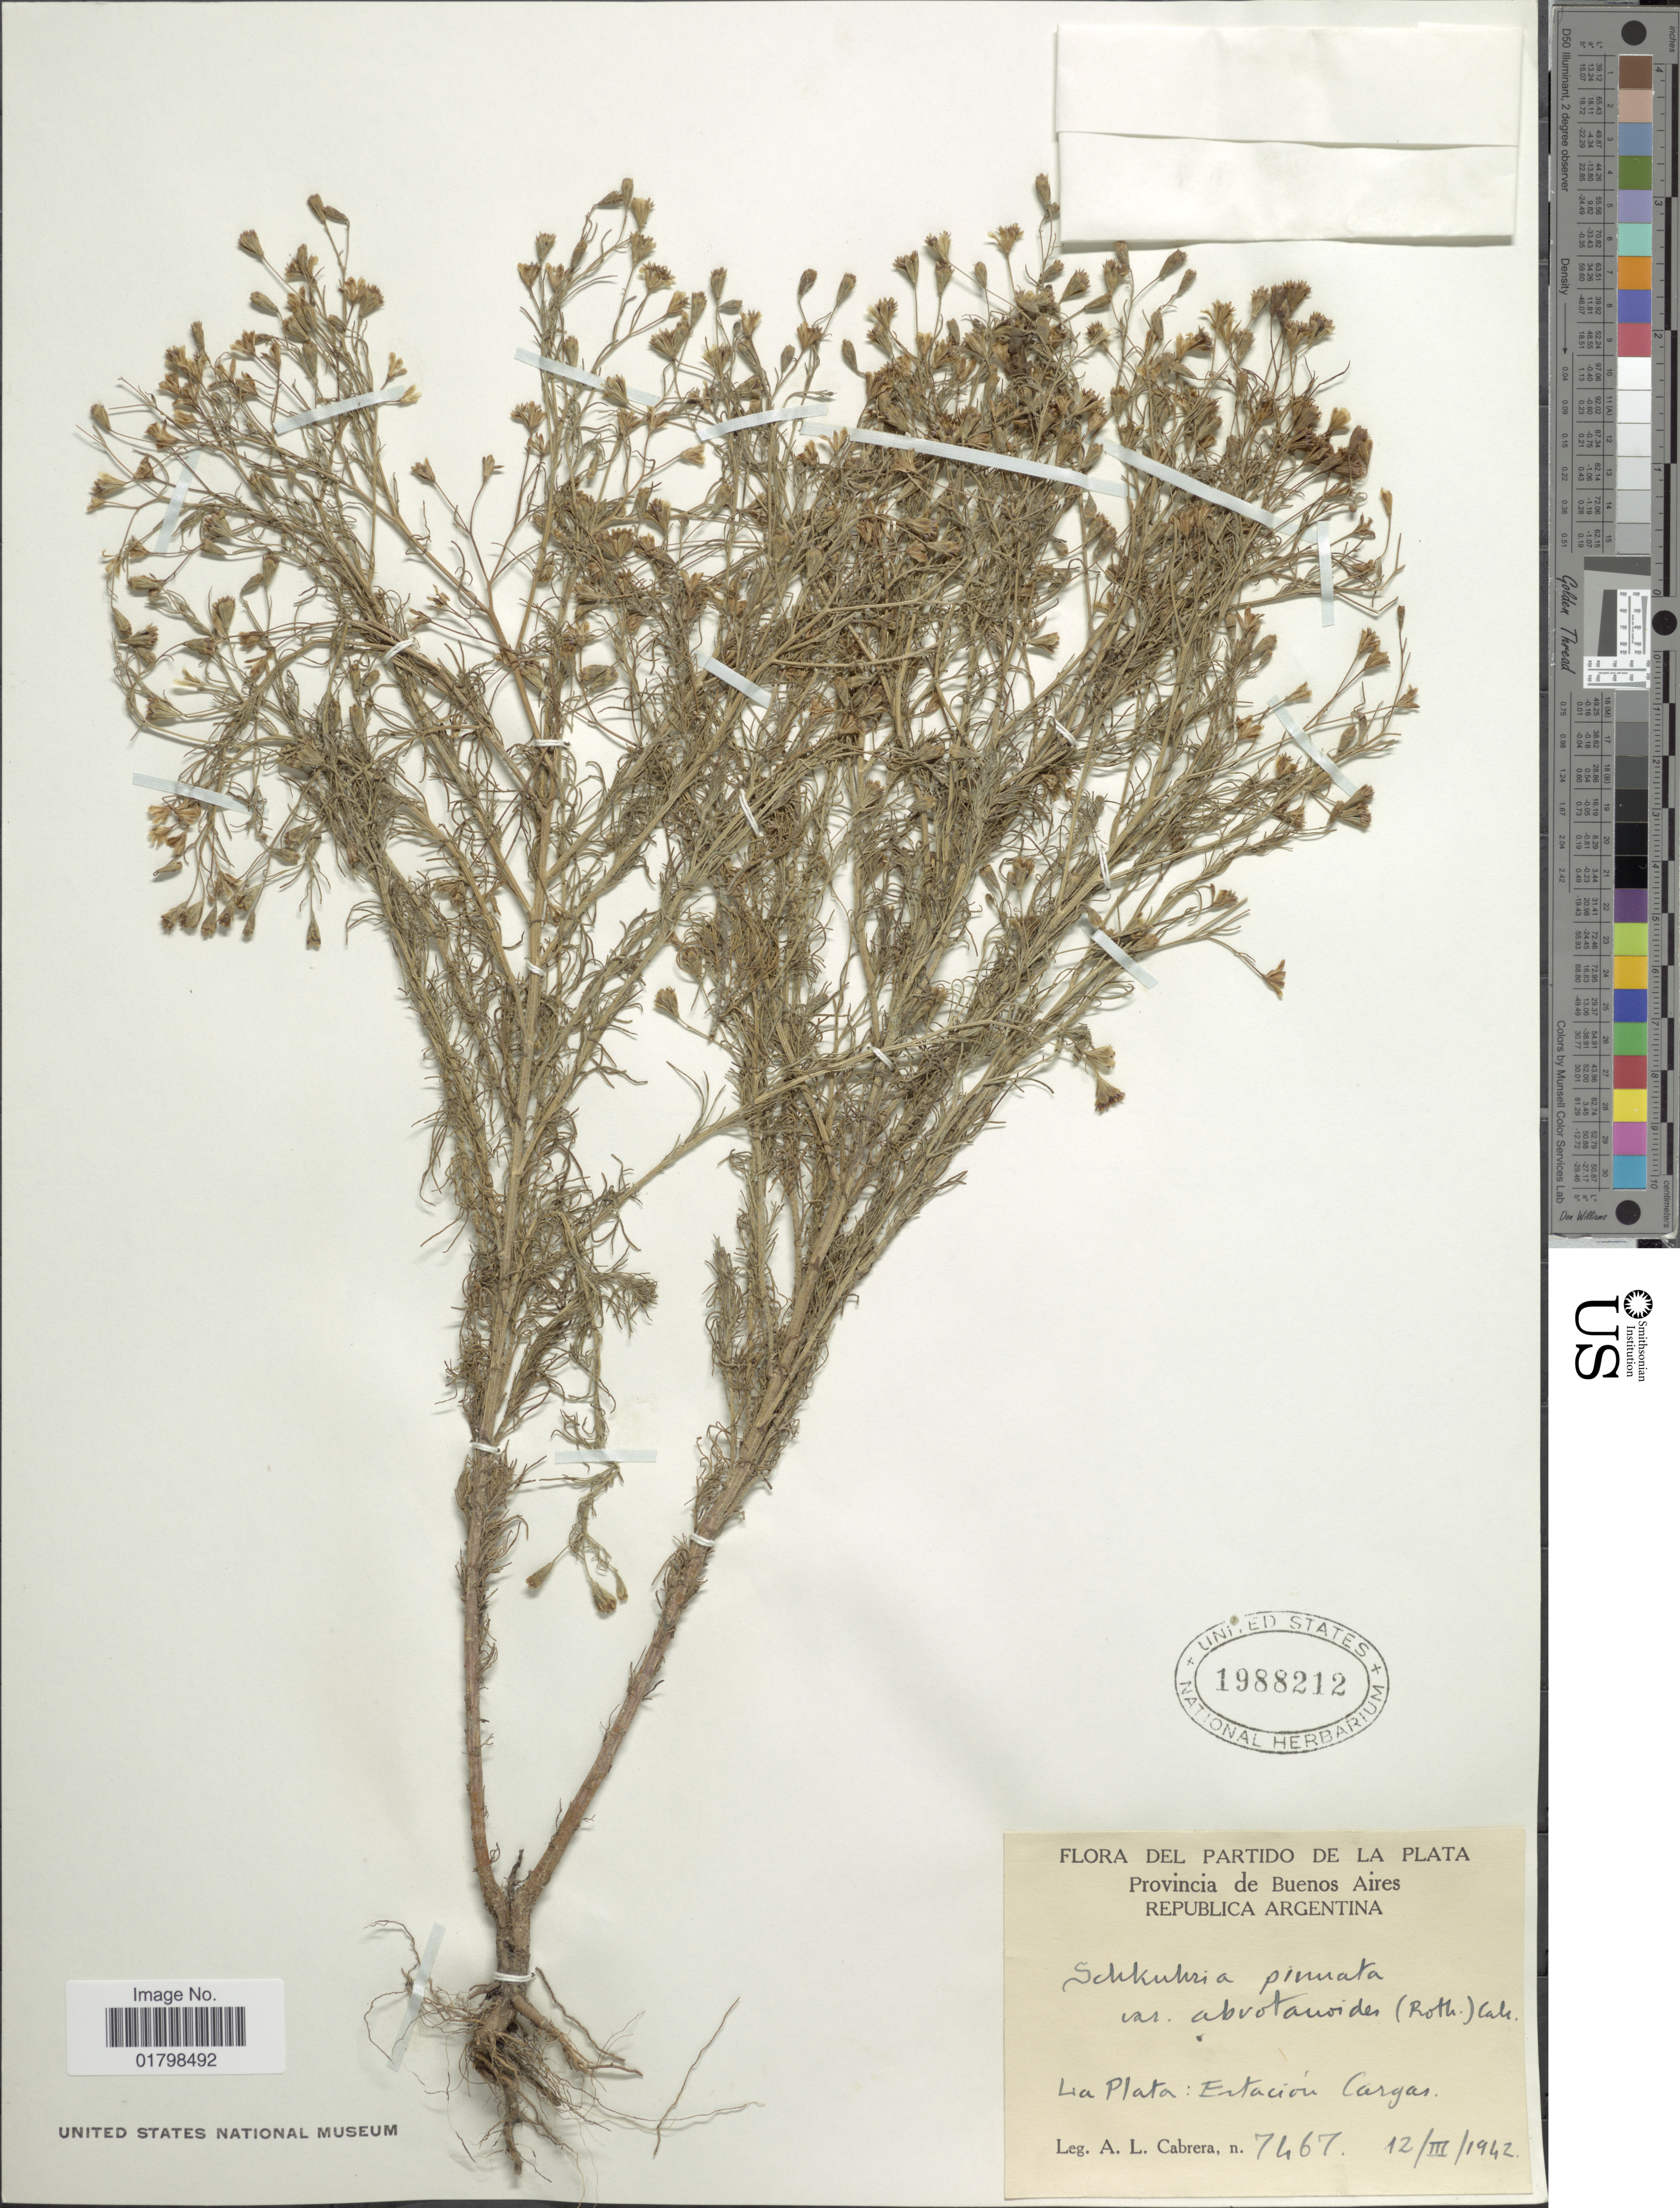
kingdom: Plantae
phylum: Tracheophyta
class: Magnoliopsida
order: Asterales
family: Asteraceae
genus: Schkuhria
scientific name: Schkuhria pinnata var. abrotanoides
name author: (Roth) Cabrera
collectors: A. L. Cabrera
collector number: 7467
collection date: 1942-03-12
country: Argentina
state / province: Buenos Aires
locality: Del Partido de la Plata, La Plata: Estacion Cargas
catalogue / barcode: US 1988212